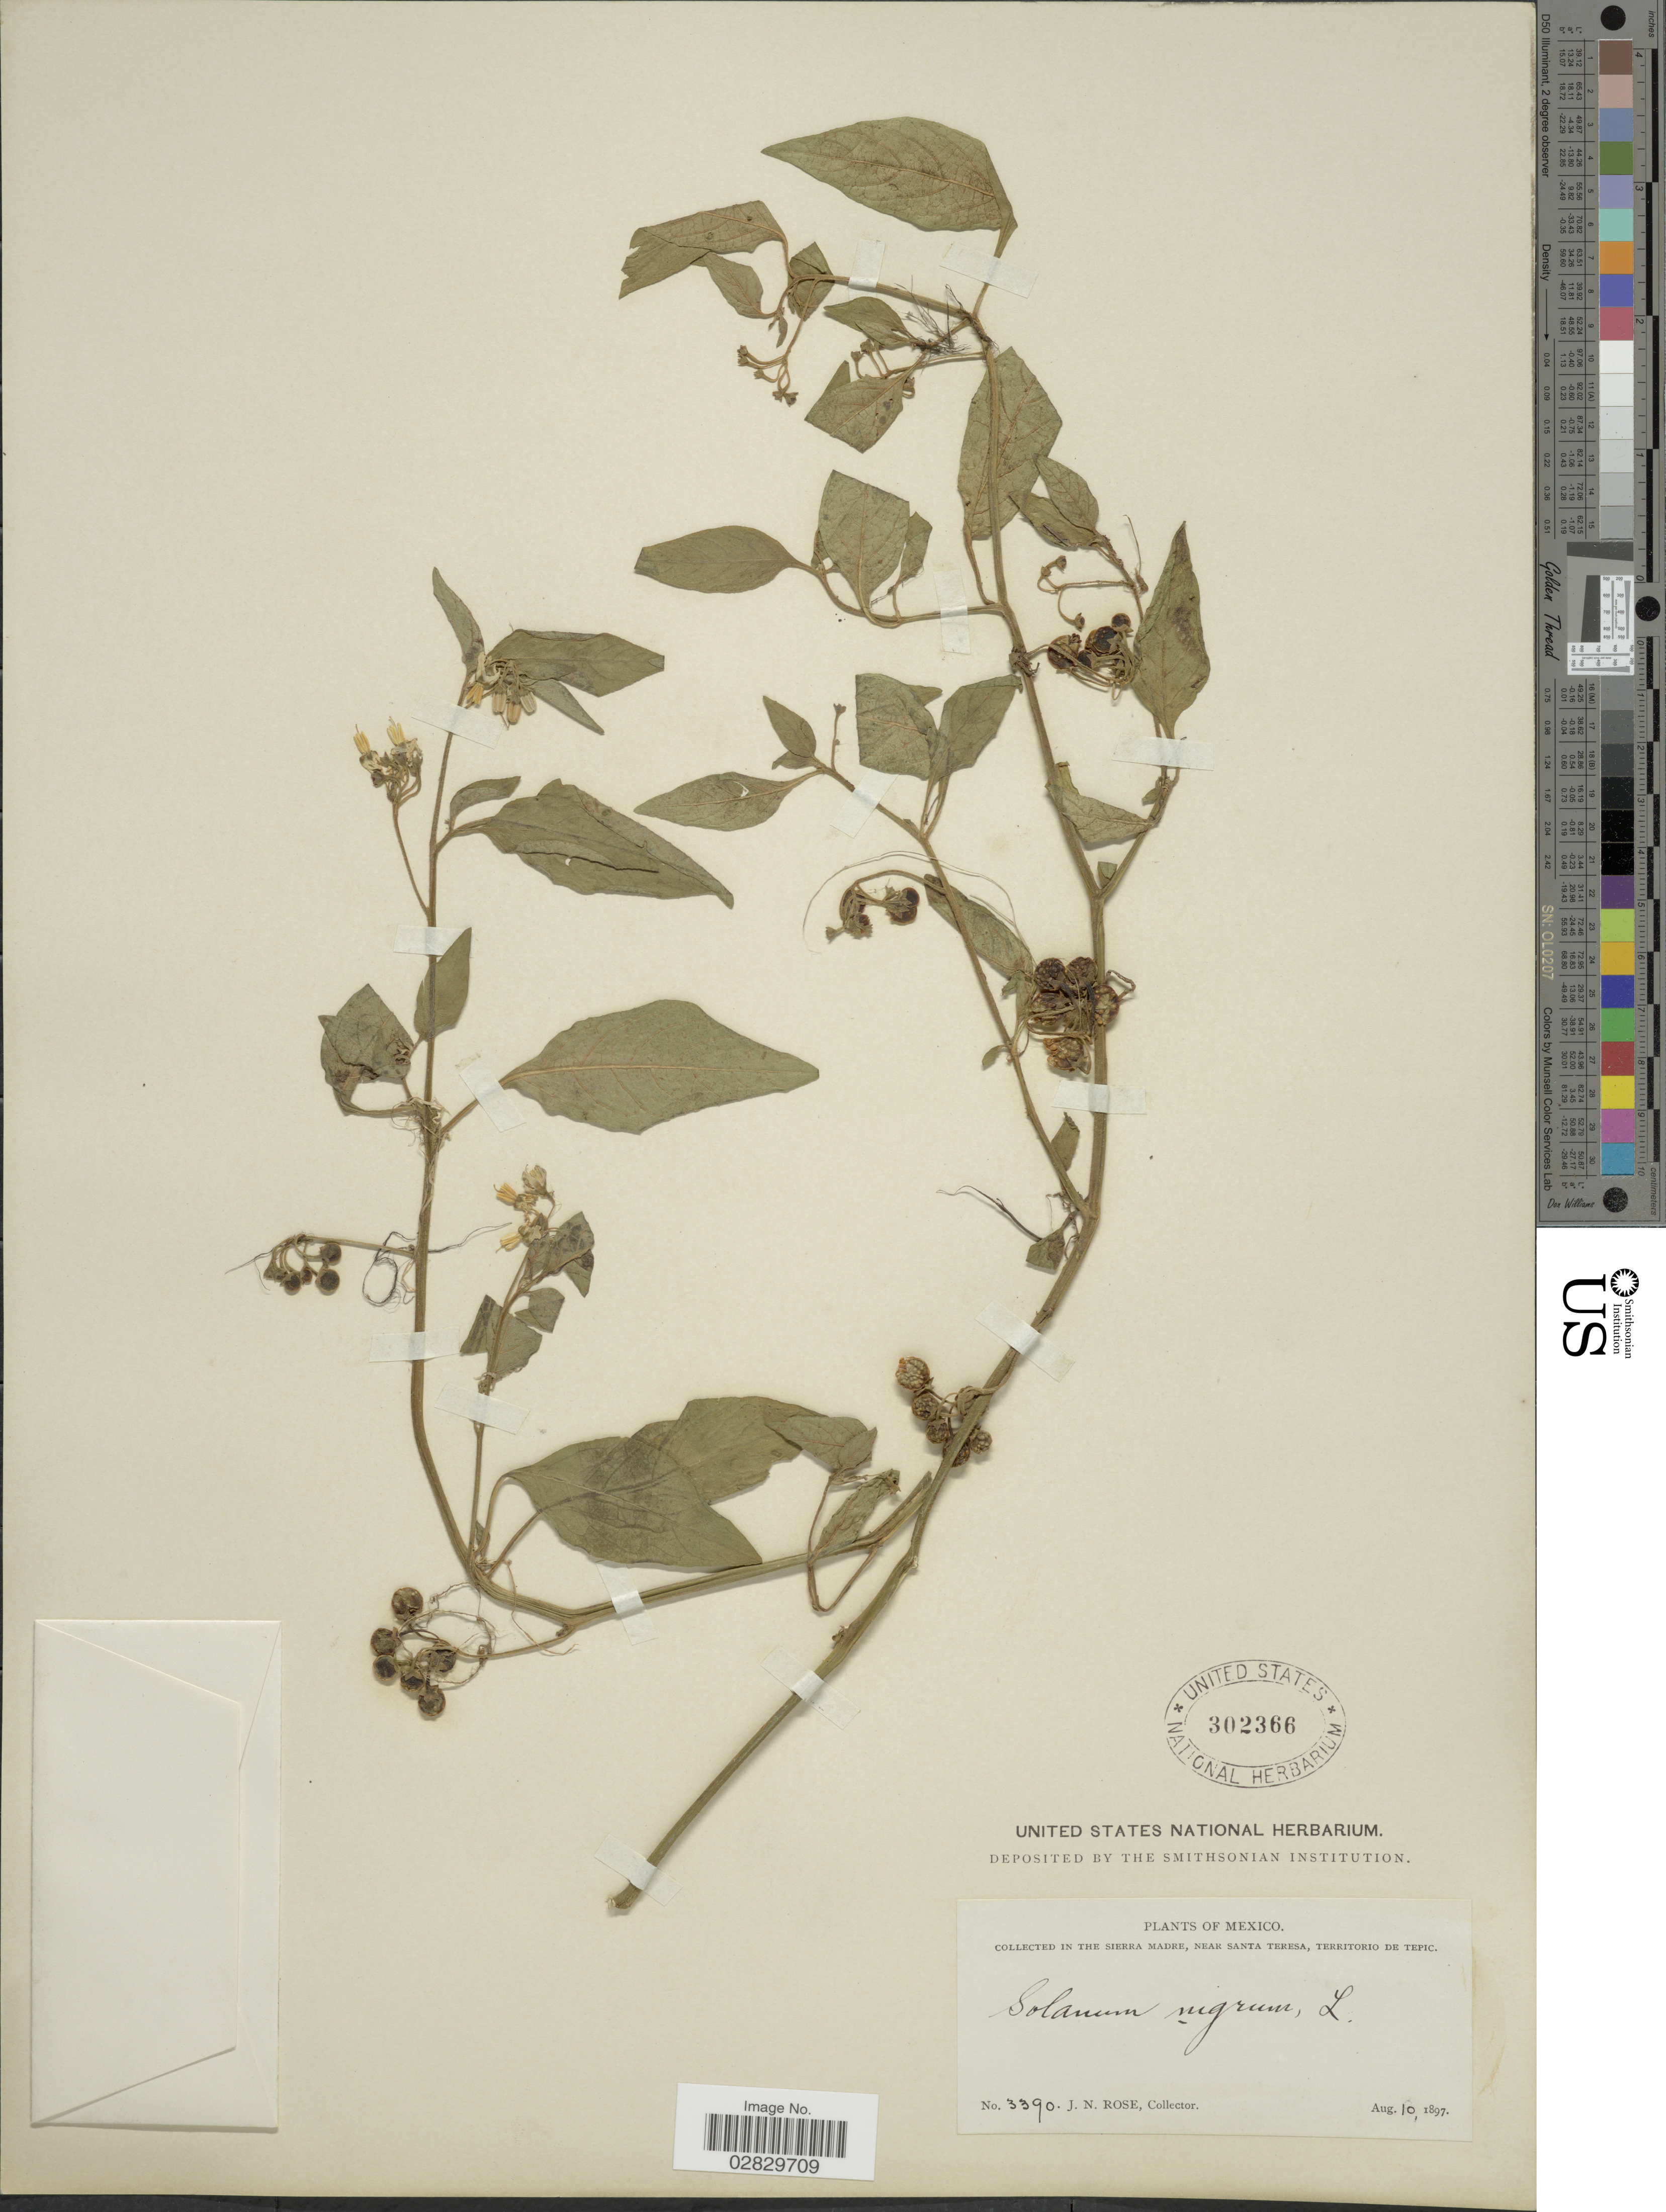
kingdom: Plantae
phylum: Tracheophyta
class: Magnoliopsida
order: Solanales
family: Solanaceae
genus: Solanum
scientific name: Solanum douglasii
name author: Dunal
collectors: J. N. Rose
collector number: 3390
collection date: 1897-08-10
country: Mexico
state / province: Nayarit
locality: Sierra Madre, near Santa Teresa, Territorio de Tepic.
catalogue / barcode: US 302366